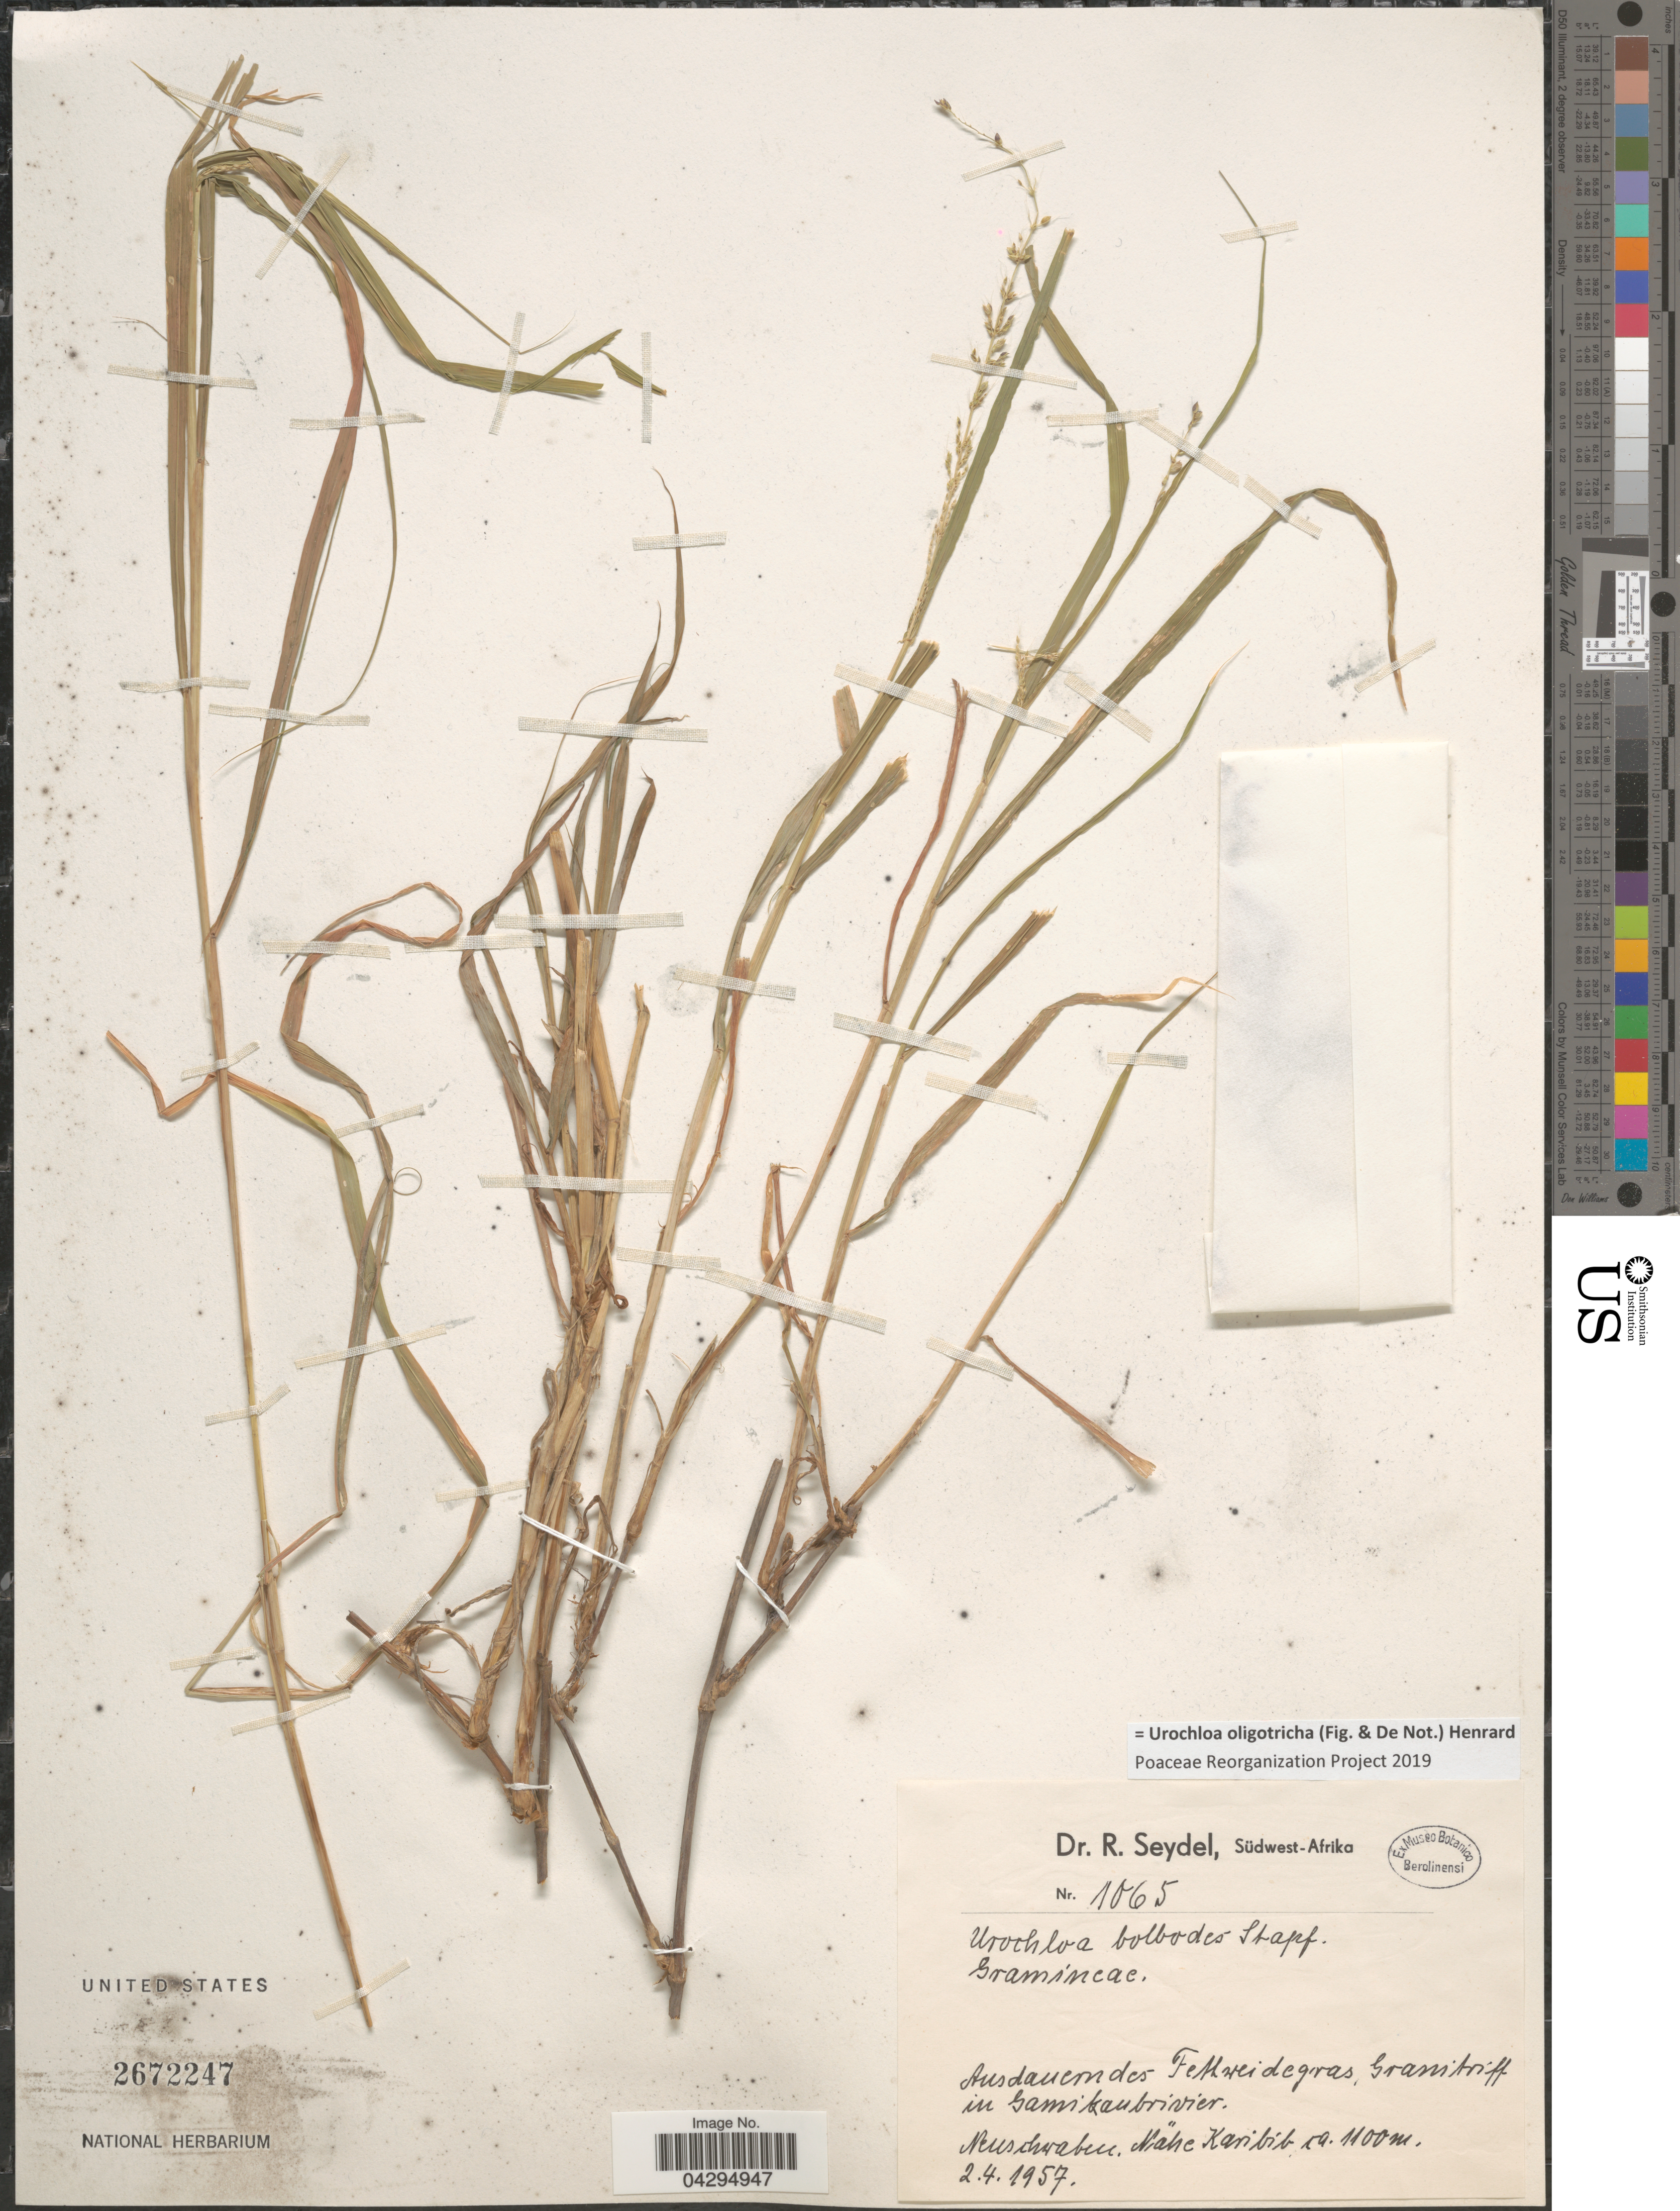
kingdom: Plantae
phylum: Tracheophyta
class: Liliopsida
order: Poales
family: Poaceae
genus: Urochloa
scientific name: Urochloa oligotricha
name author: (Fig. & De Not.) Henr.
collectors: R. Seydel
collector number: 1065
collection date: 1957-04-02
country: Namibia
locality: Neuschwaben. Nähe Karibib.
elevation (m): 1100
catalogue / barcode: US 2672247